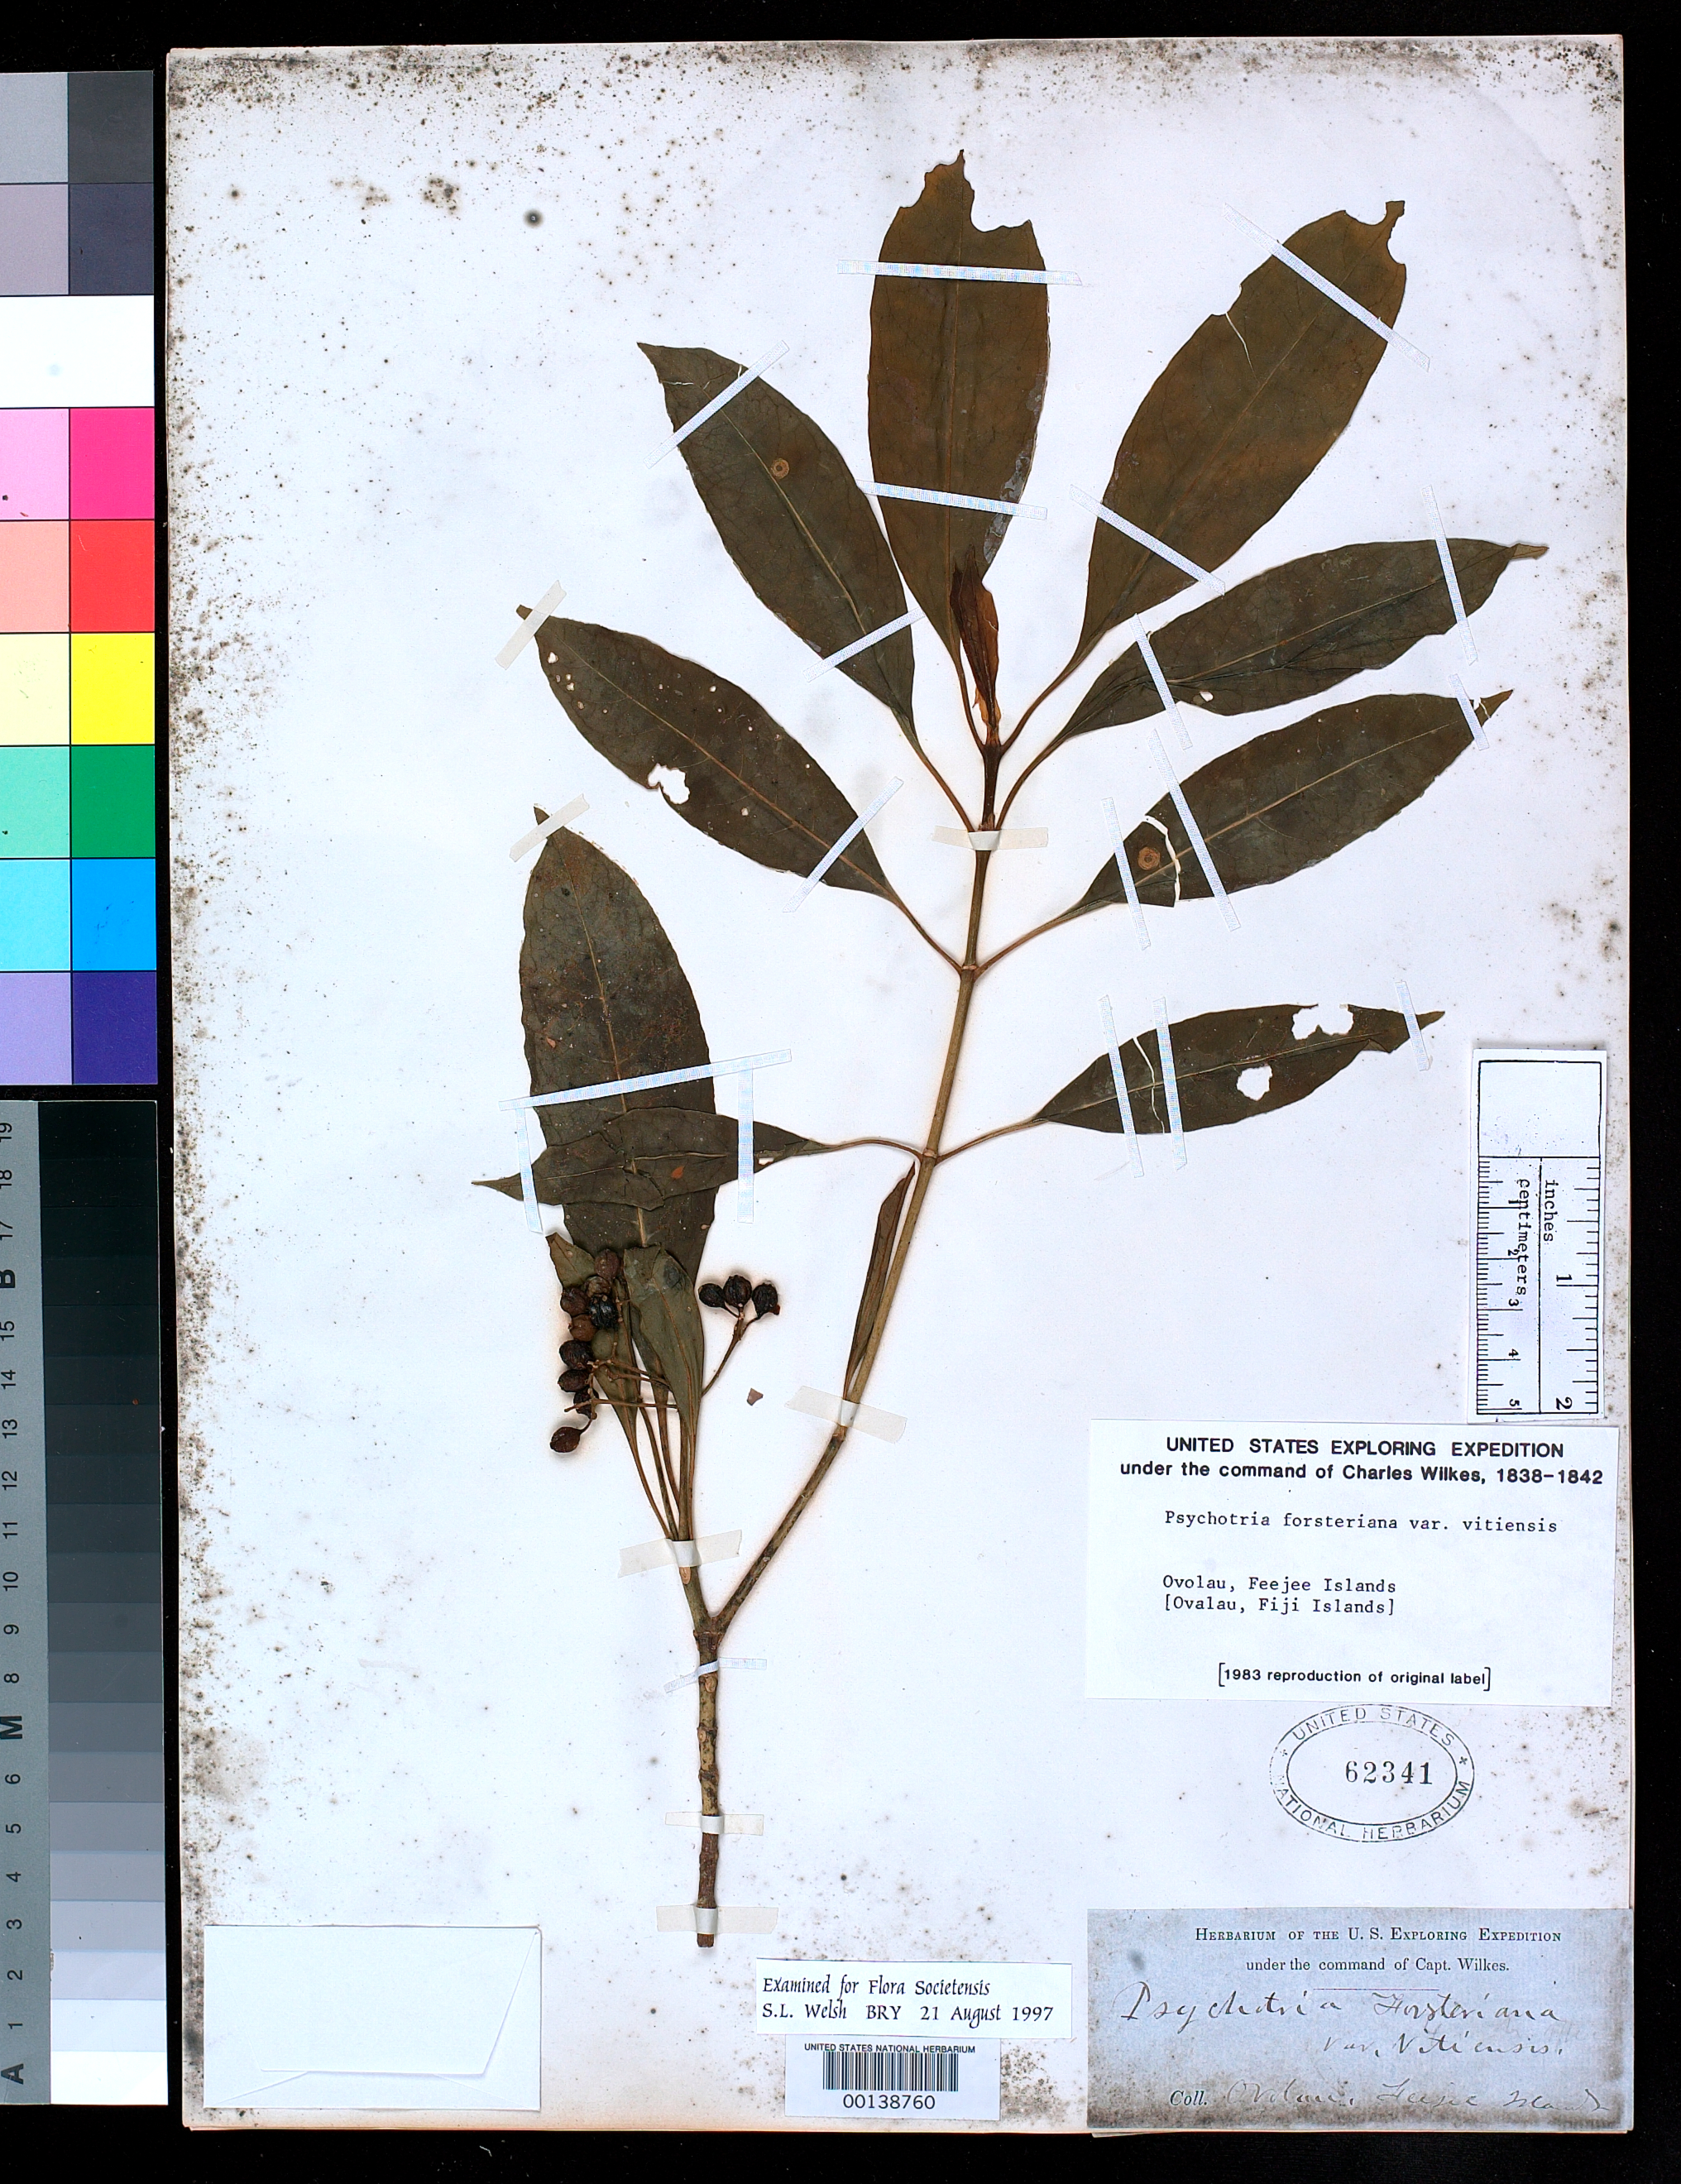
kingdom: Plantae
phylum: Tracheophyta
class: Magnoliopsida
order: Gentianales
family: Rubiaceae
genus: Psychotria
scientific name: Psychotria forsteriana var. vitiensis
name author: A. Gray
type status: Type Collection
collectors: Wilkes Explor. Exped.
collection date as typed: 1838 to -- --- 1842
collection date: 1838/1842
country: Fiji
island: Ovalau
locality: Ovalau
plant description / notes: A.C. Smith cites holotype at US (1988, Fl. Vitiensis Nova 4: 307); 2 sheets at US (USNH 62340, 62341), both previously recorded as holotype.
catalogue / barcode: US 62341